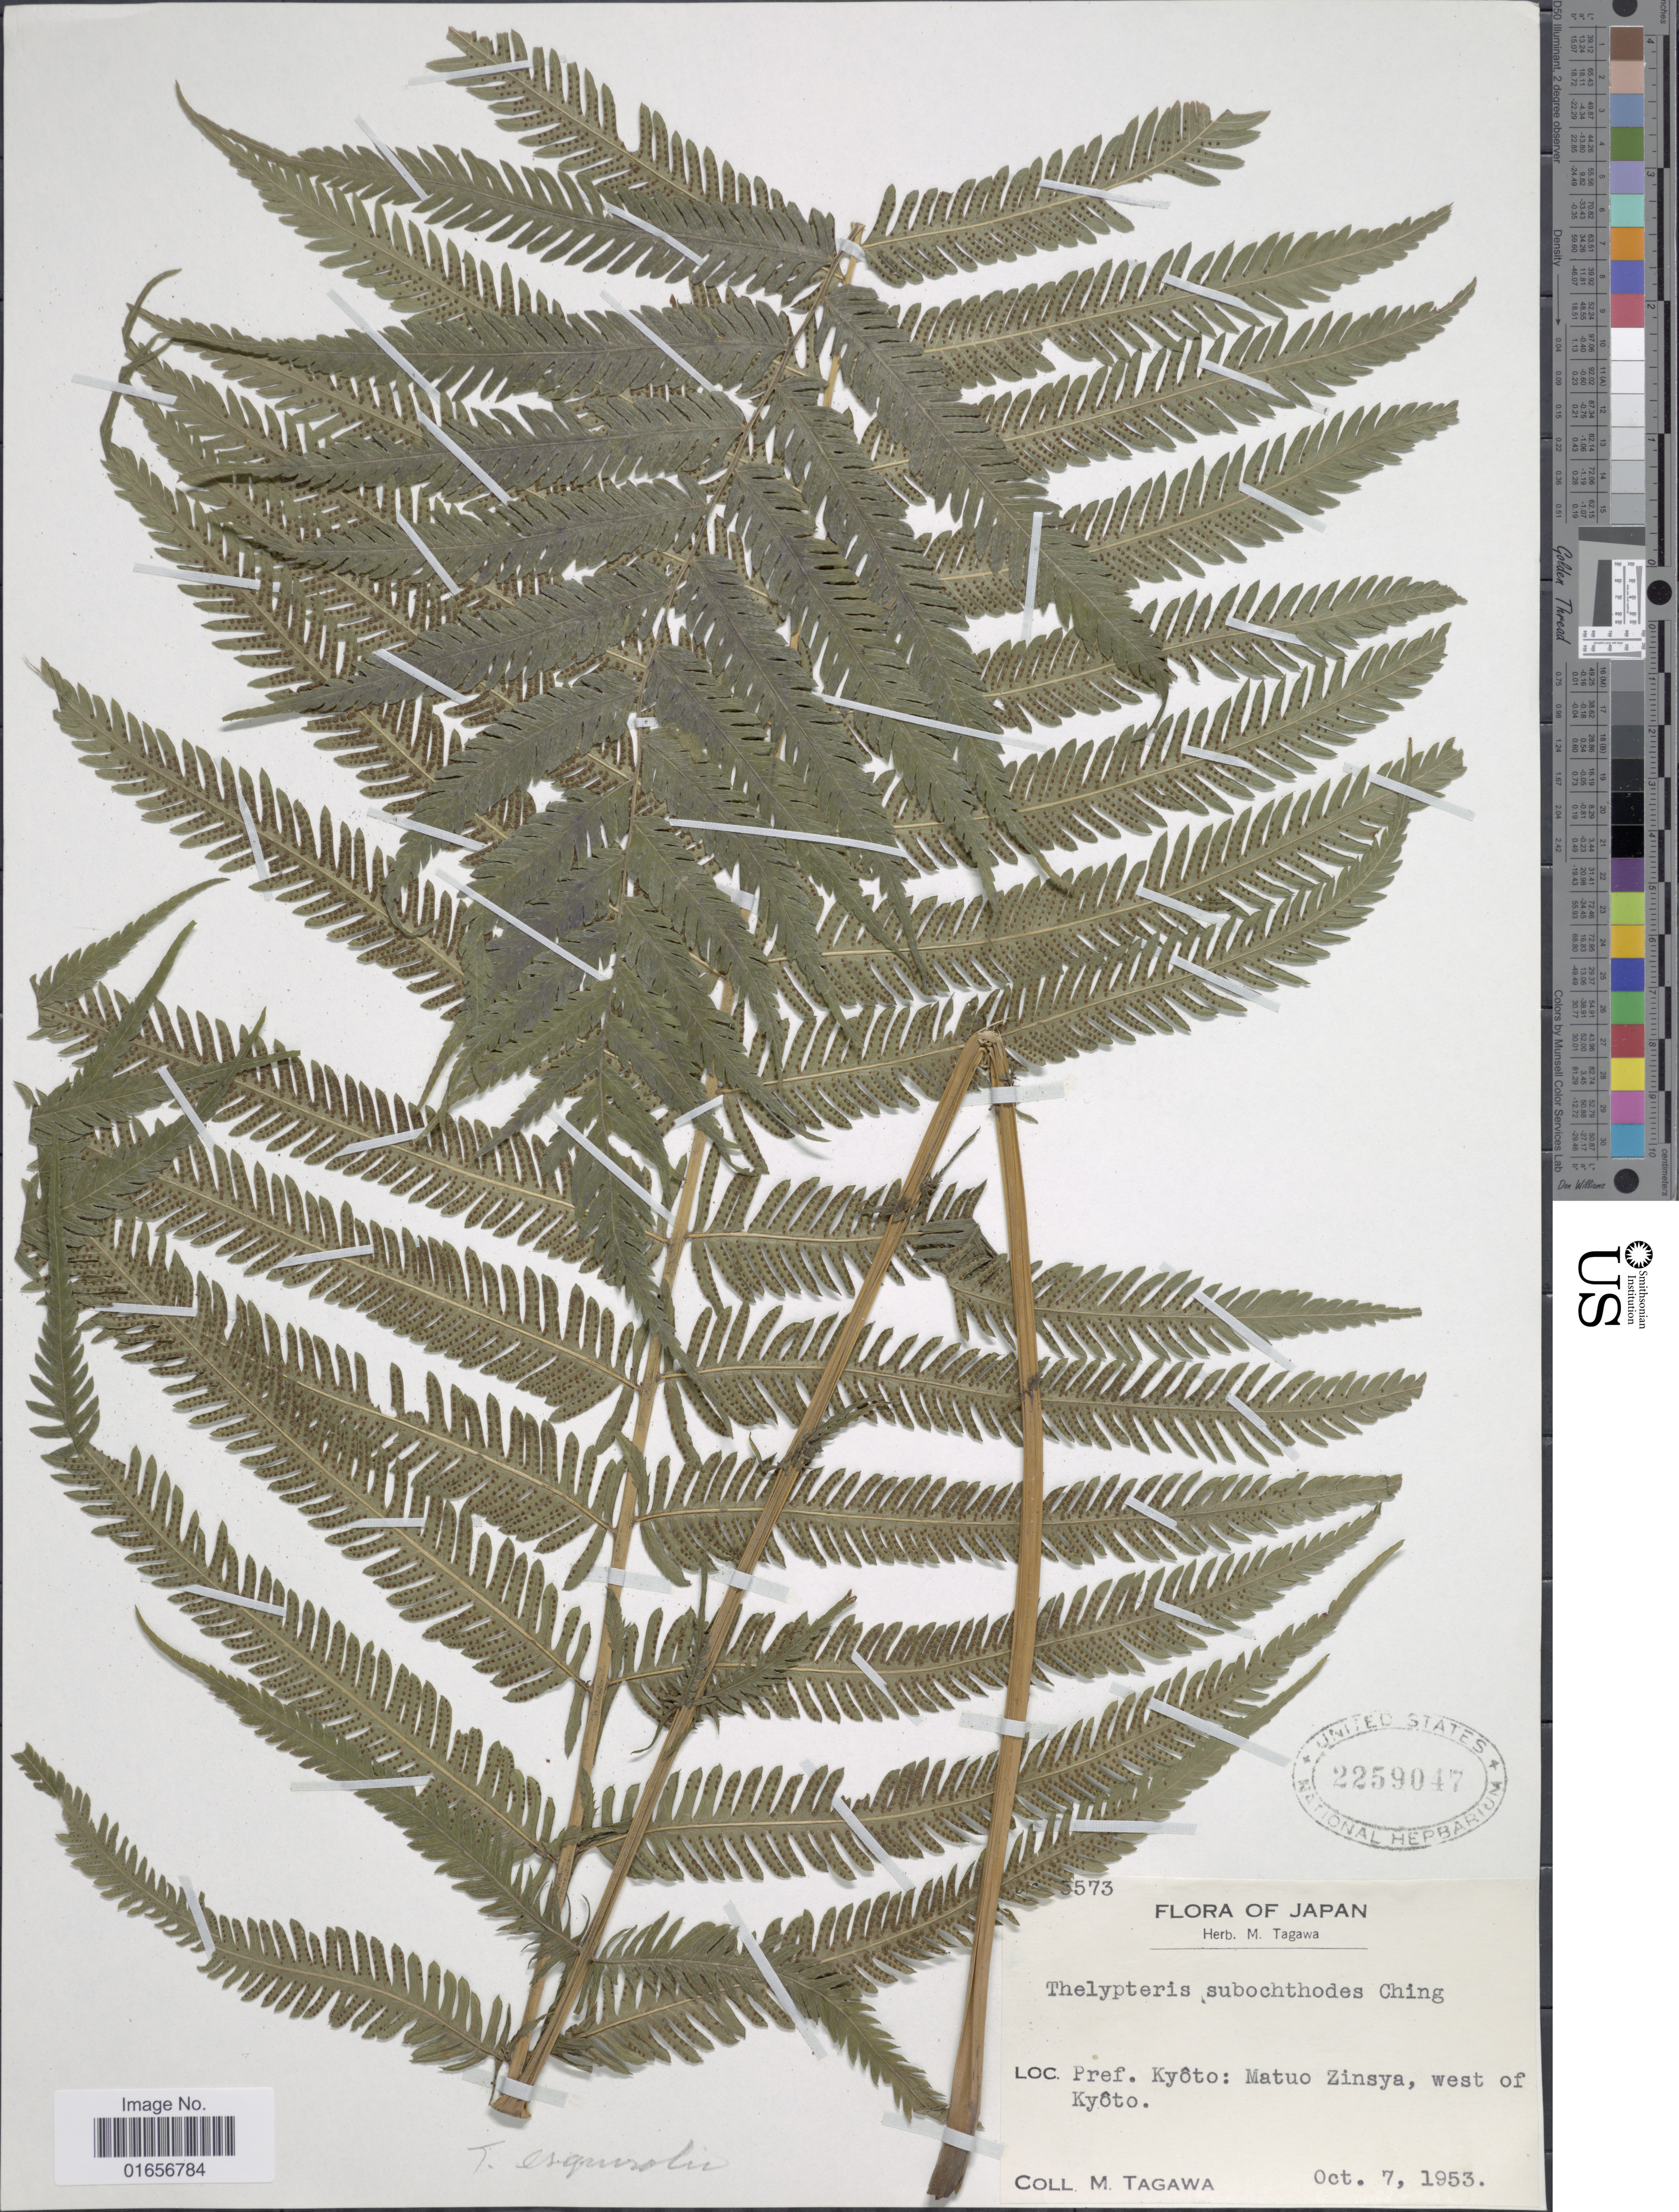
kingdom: Plantae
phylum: Tracheophyta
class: Polypodiopsida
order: Polypodiales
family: Thelypteridaceae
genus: Pseudocyclosorus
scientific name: Pseudocyclosorus esquirolii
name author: (Christ) Ching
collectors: M. Tagawa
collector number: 5573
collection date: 1953-10-07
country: Japan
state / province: Kyoto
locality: Matuo Zinsya, west of Kyôto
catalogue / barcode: US 2259047